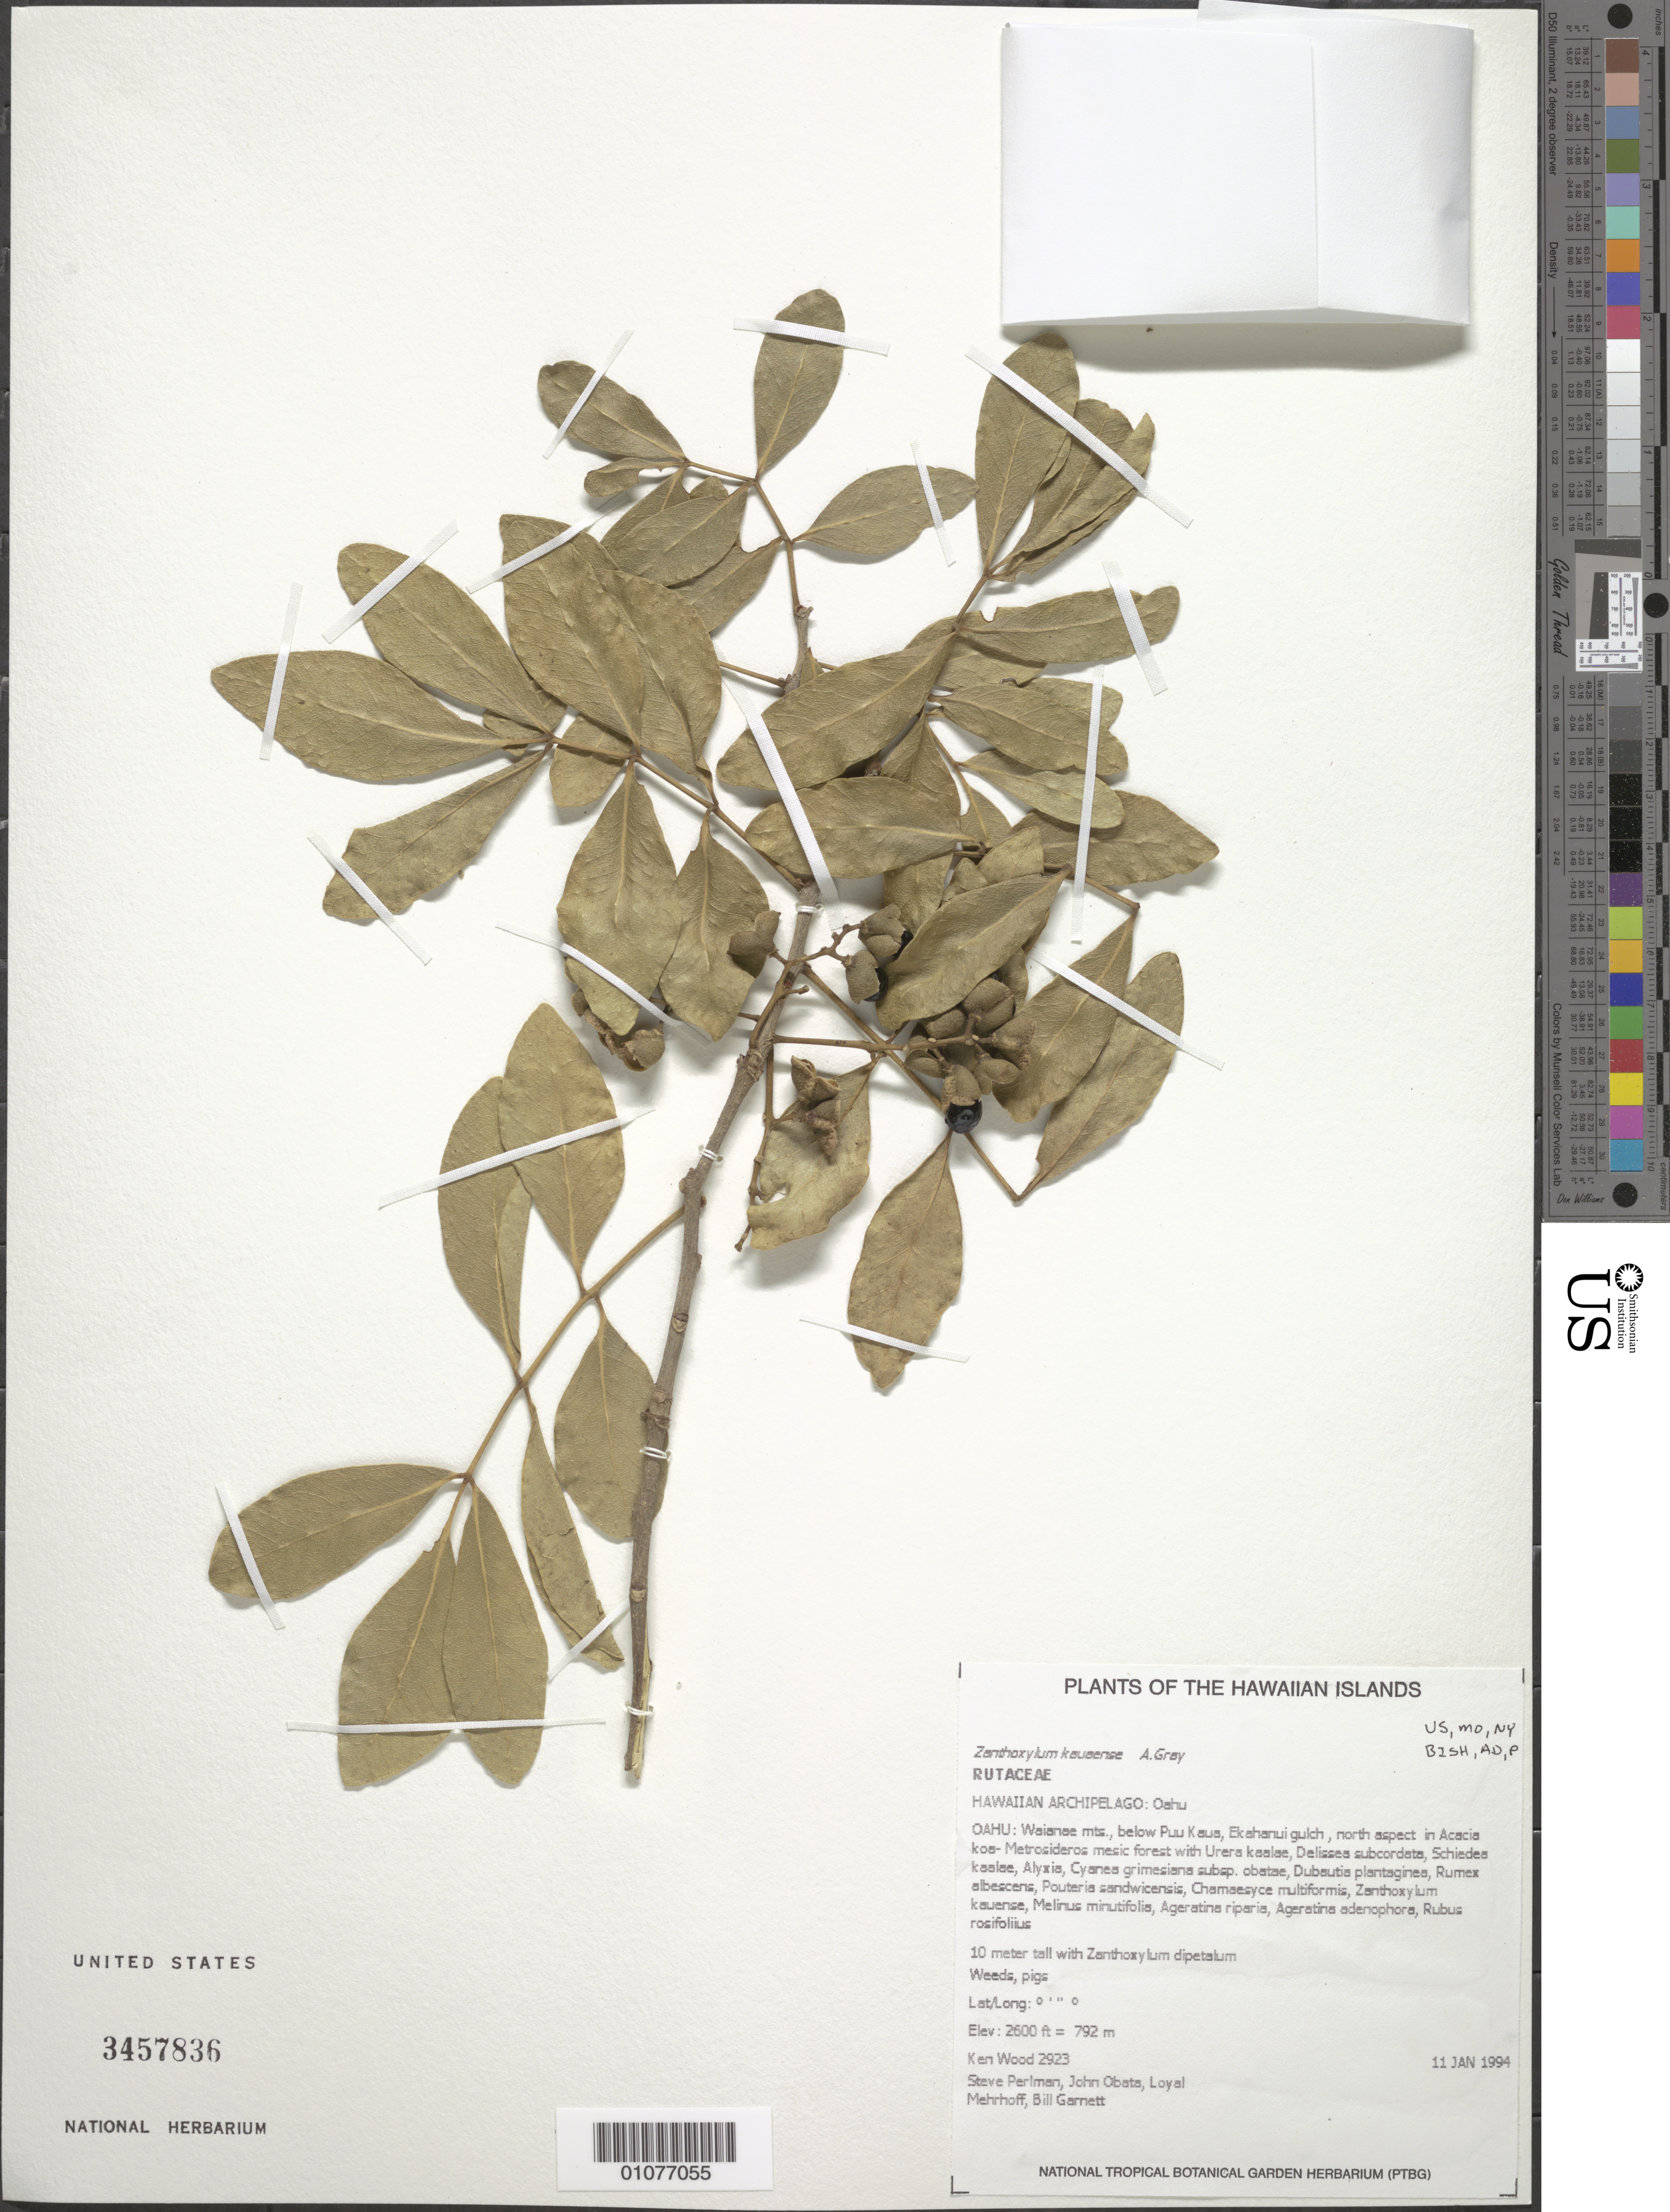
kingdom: Plantae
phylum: Tracheophyta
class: Magnoliopsida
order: Sapindales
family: Rutaceae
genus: Zanthoxylum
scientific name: Zanthoxylum kauaense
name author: A. Gray in Wilkes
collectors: K. R. Wood, S. P. Perlman, J. Obata, L. Mehrhoff & B. Garnett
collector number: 2923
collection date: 1994-01-11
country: United States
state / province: Hawaii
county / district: Honolulu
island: Oahu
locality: Waianae mts., below Puu Kaua, Ekahanui gulch, N aspect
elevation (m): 792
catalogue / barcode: US 3457836